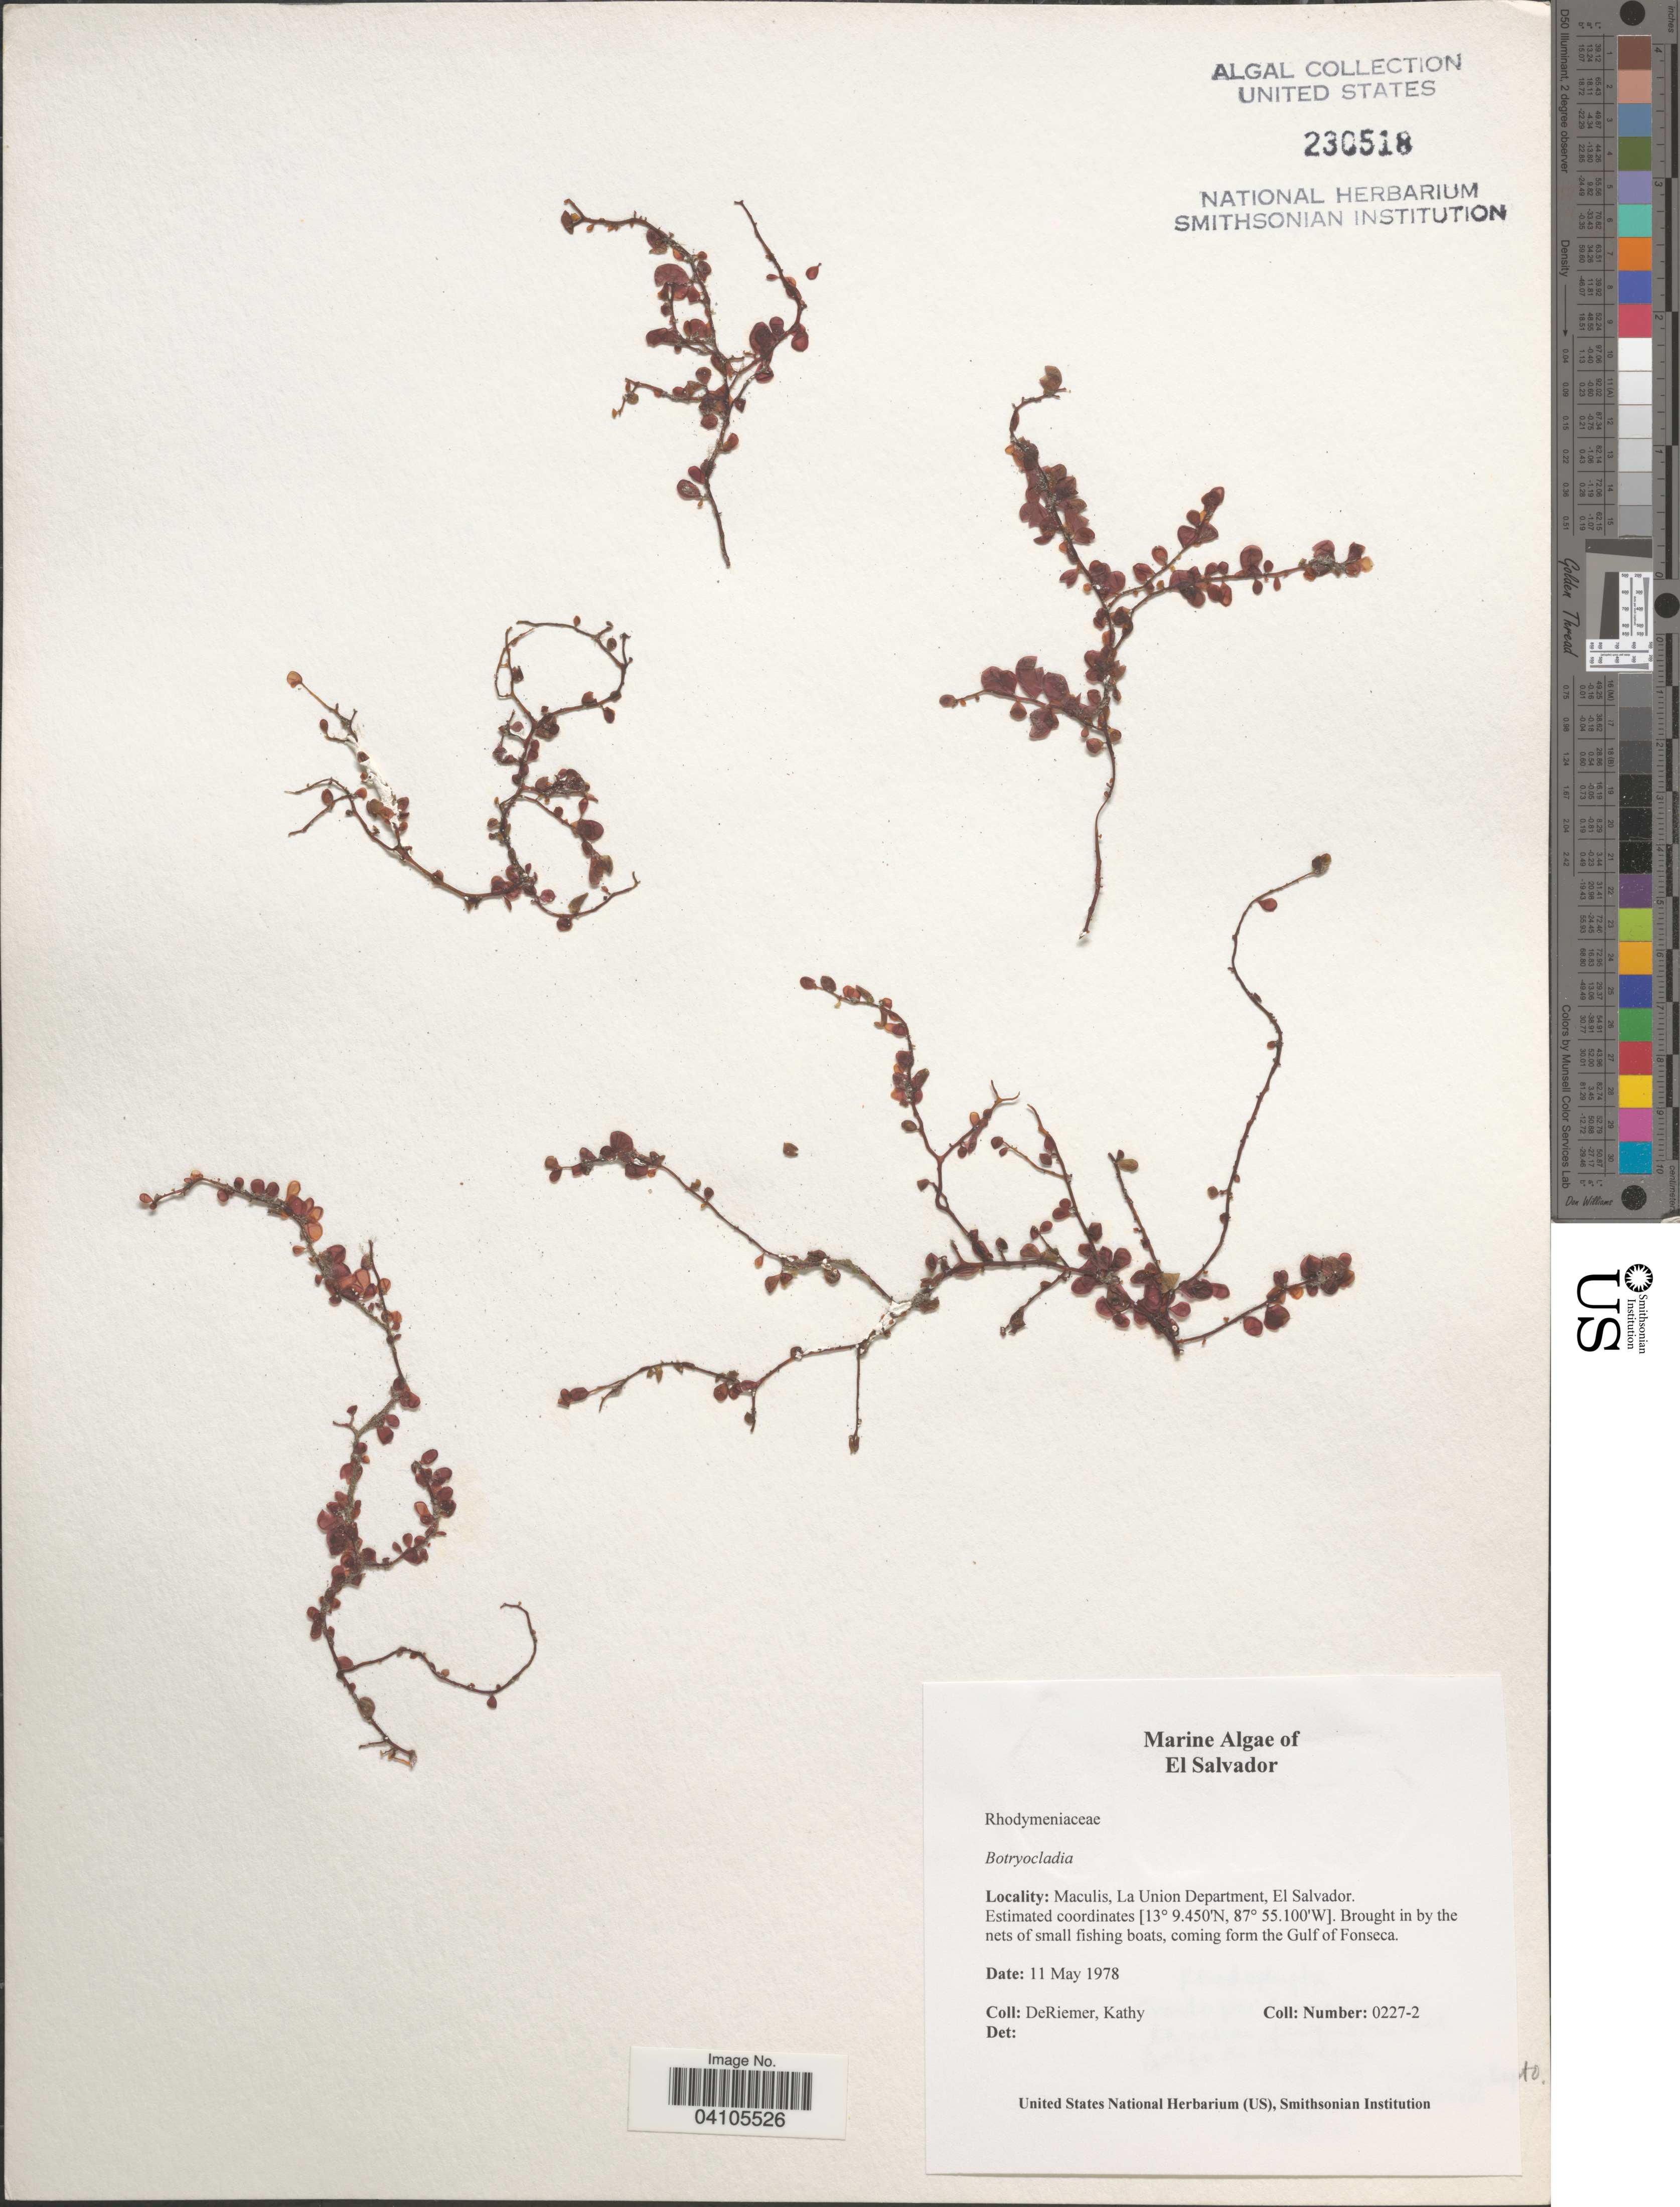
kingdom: Plantae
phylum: Rhodophyta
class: Florideophyceae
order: Rhodymeniales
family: Rhodymeniaceae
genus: Botryocladia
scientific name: Botryocladia sp.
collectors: K. DeRiemer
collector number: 0227-2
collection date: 1978-05-11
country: El Salvador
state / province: La Union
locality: Maculis, La Union Department.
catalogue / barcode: US 230518